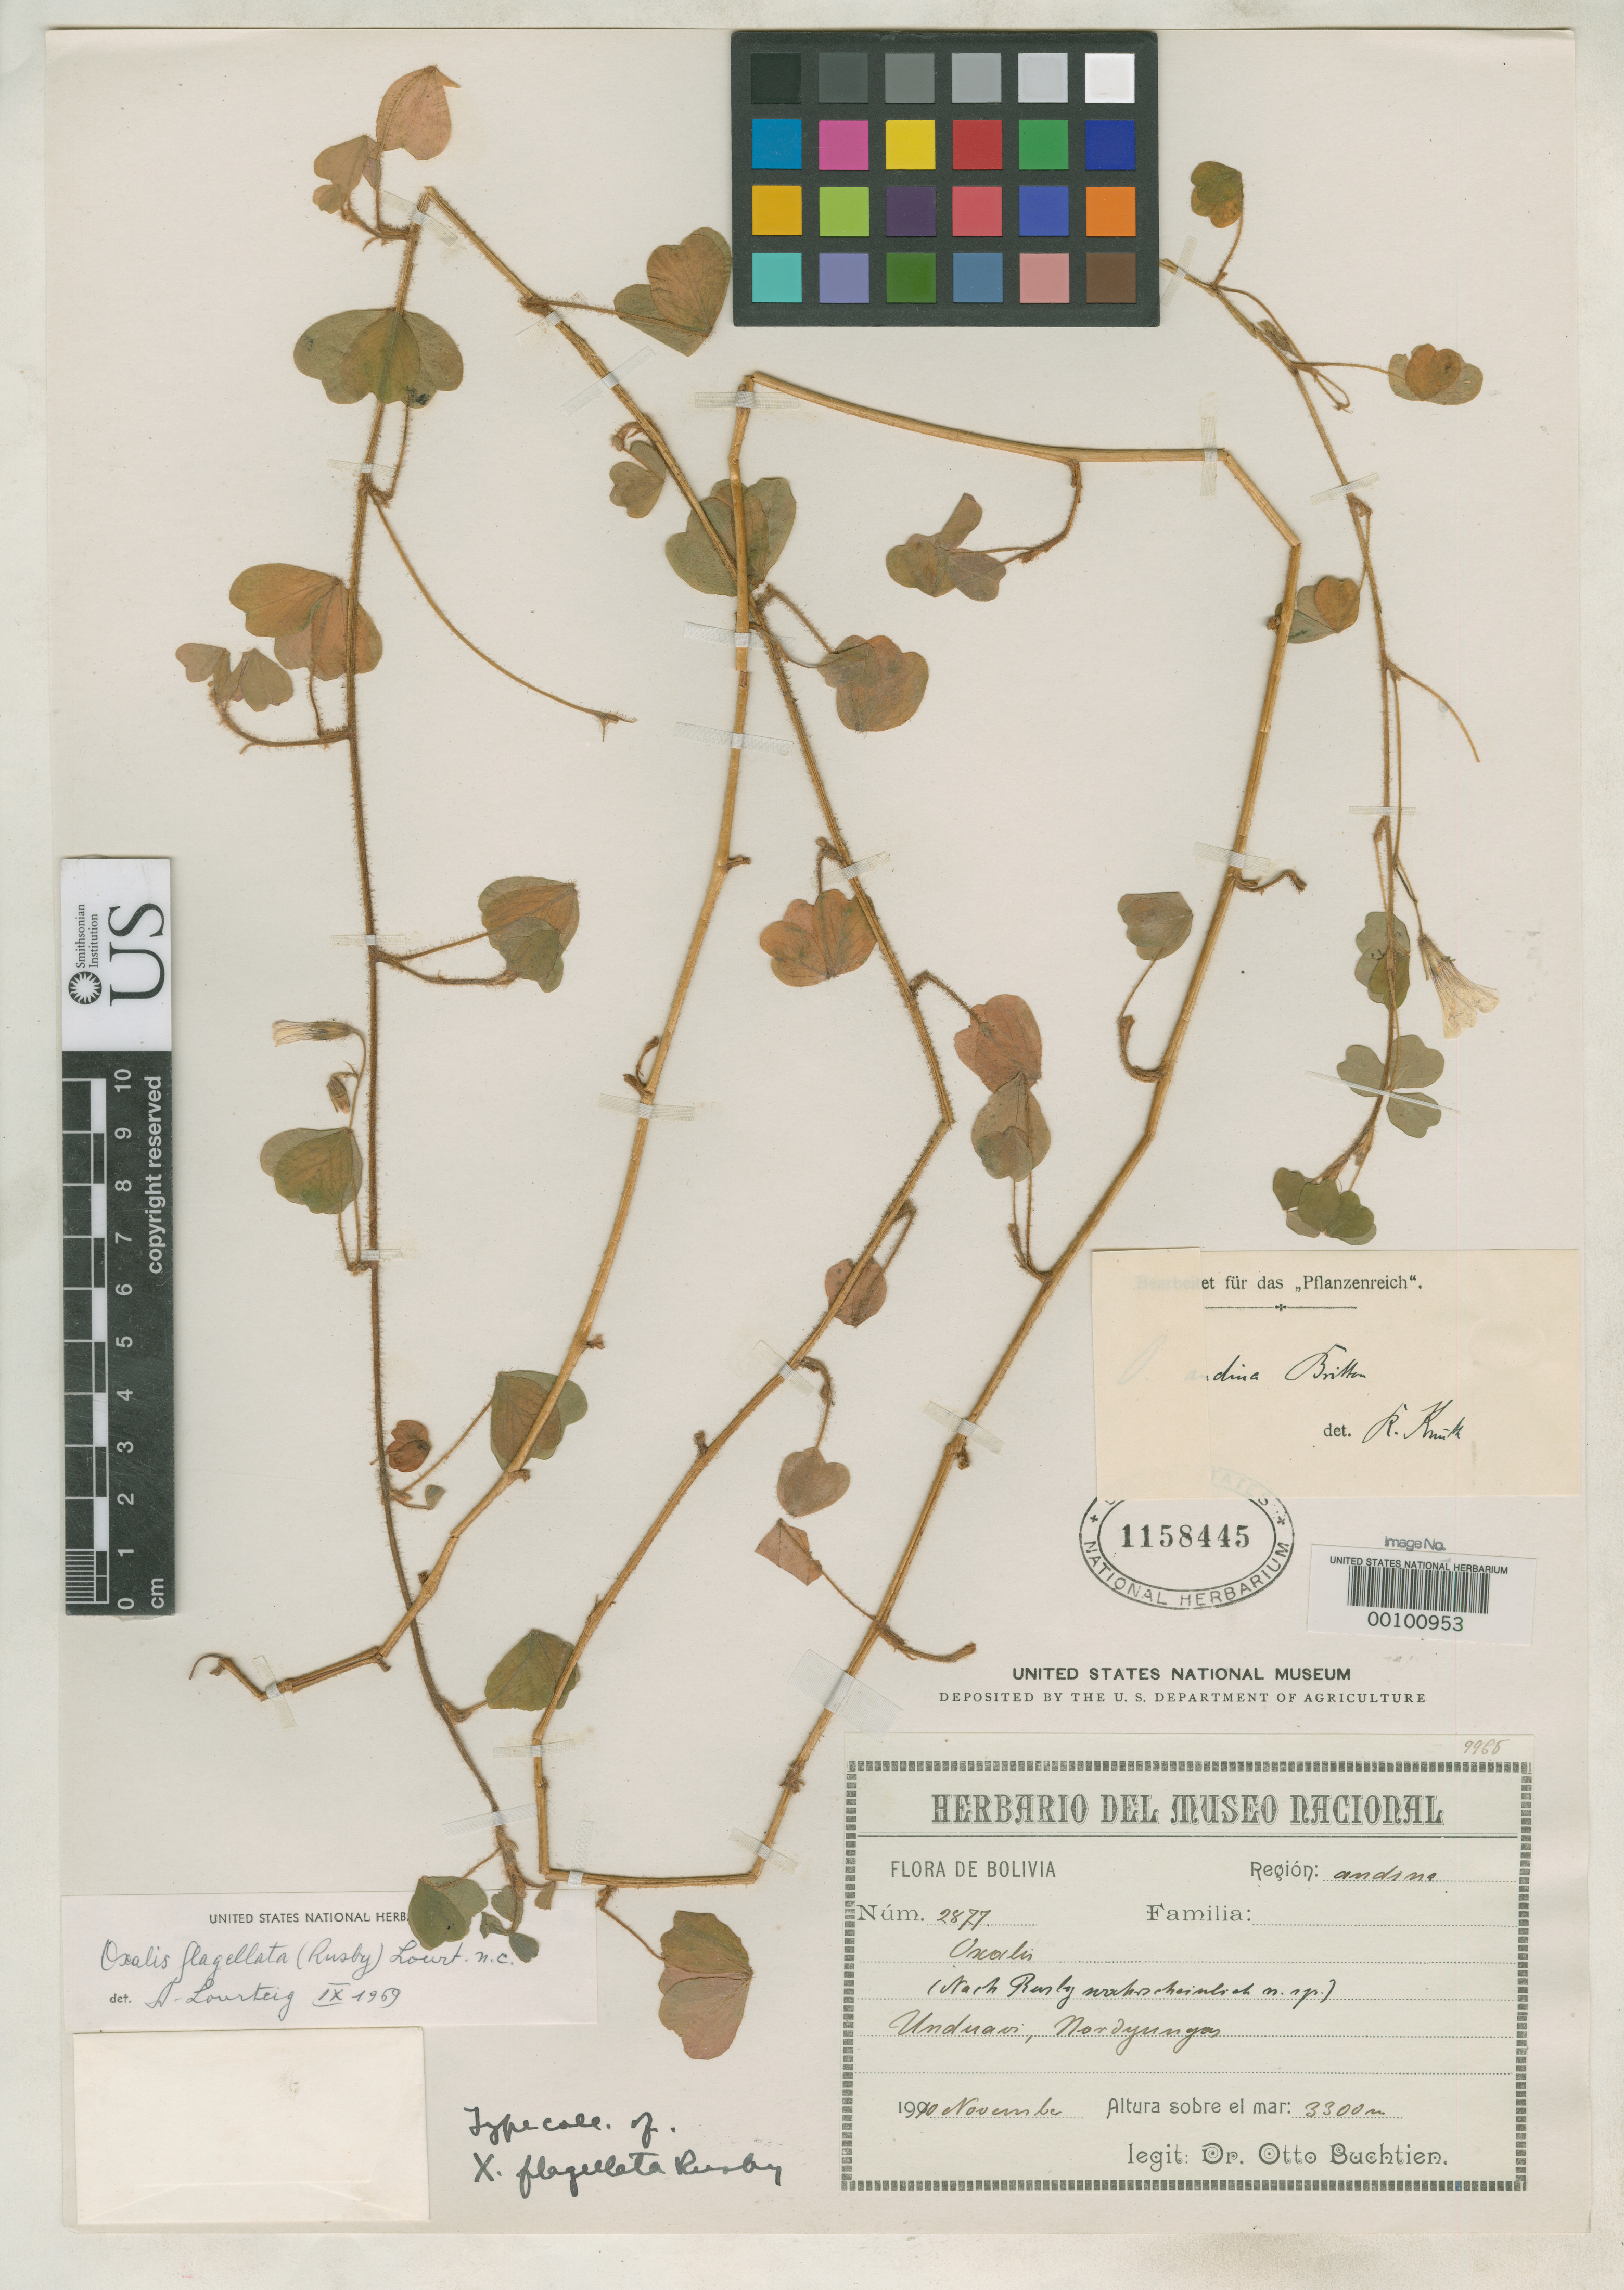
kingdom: Plantae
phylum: Tracheophyta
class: Magnoliopsida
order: Oxalidales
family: Oxalidaceae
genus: Xanthoxalis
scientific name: Xanthoxalis flagellata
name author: Rusby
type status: Isotype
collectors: O. Buchtien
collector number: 2877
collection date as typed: Nov 1910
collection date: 1910-11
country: Bolivia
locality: Unduavi, North Yungas.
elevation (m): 3300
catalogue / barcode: US 1158445